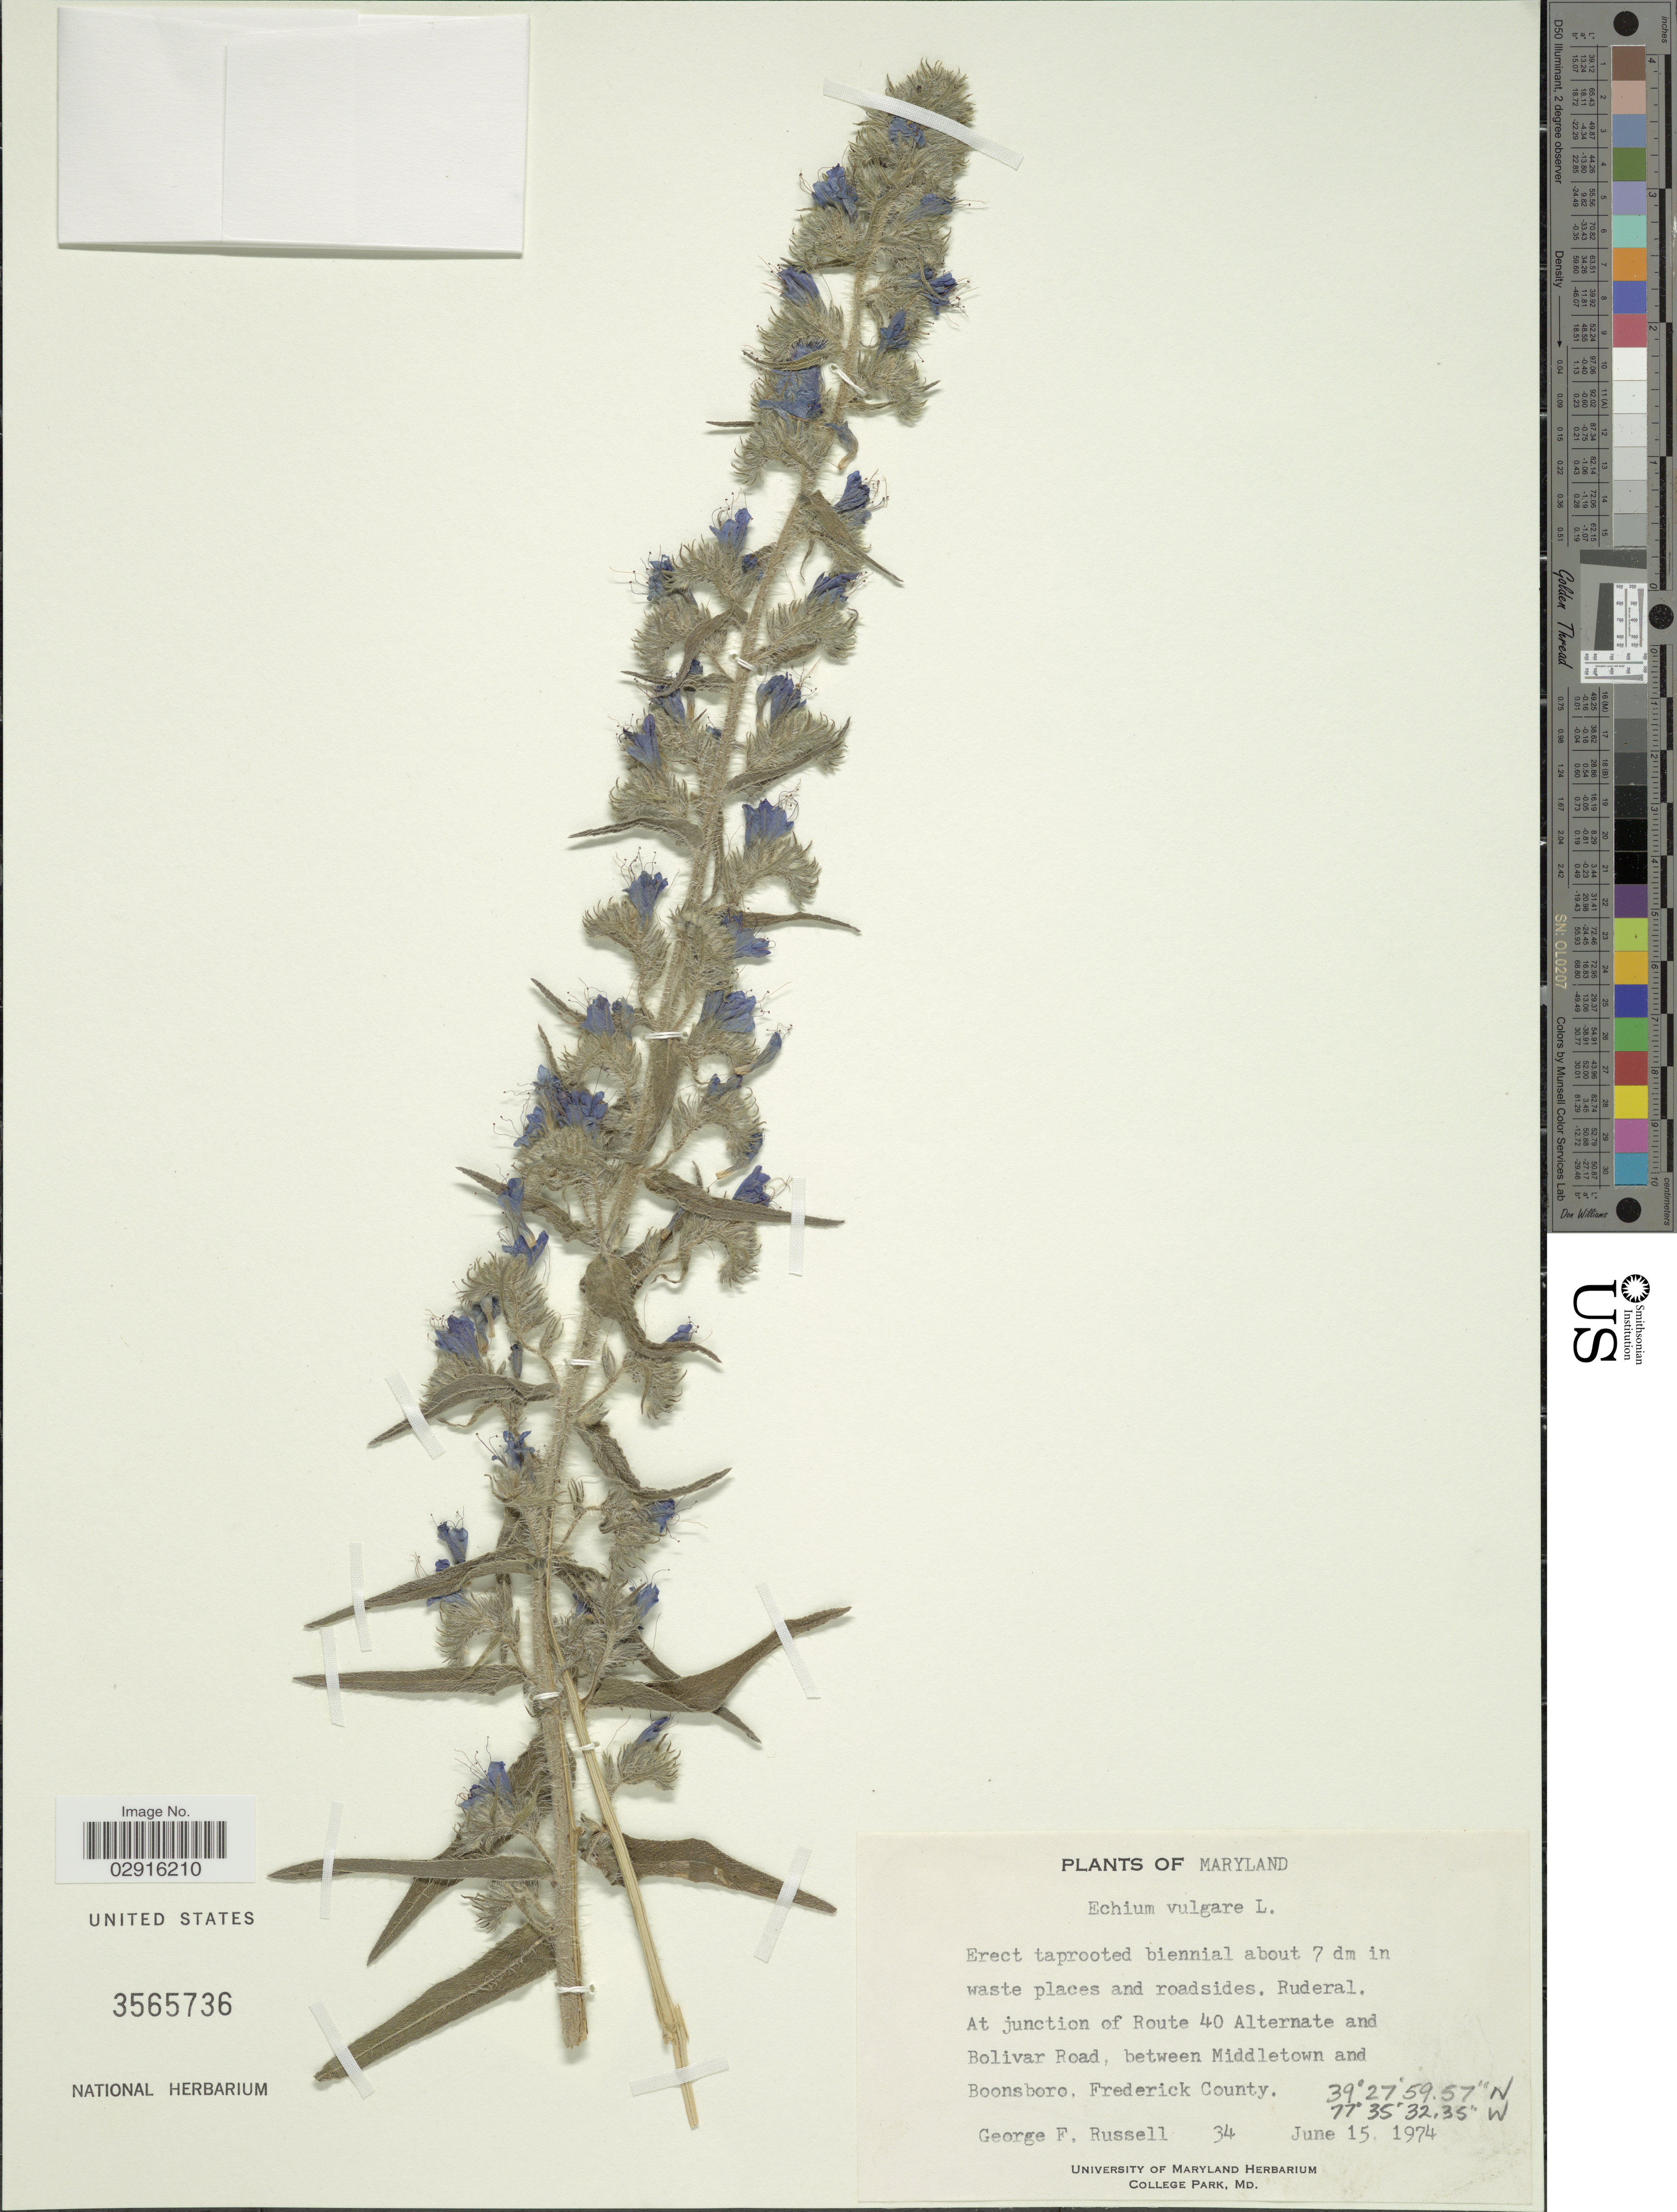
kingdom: Plantae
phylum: Tracheophyta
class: Magnoliopsida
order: Boraginales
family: Boraginaceae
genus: Echium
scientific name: Echium vulgare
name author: L.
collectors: G. Russell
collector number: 34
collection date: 1974-06-15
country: United States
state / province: Maryland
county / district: Frederick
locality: At junction of Route 40 Alternate and Bolivar Road, between Middletown and Boonsboro. Frederick County.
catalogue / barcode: US 3565736